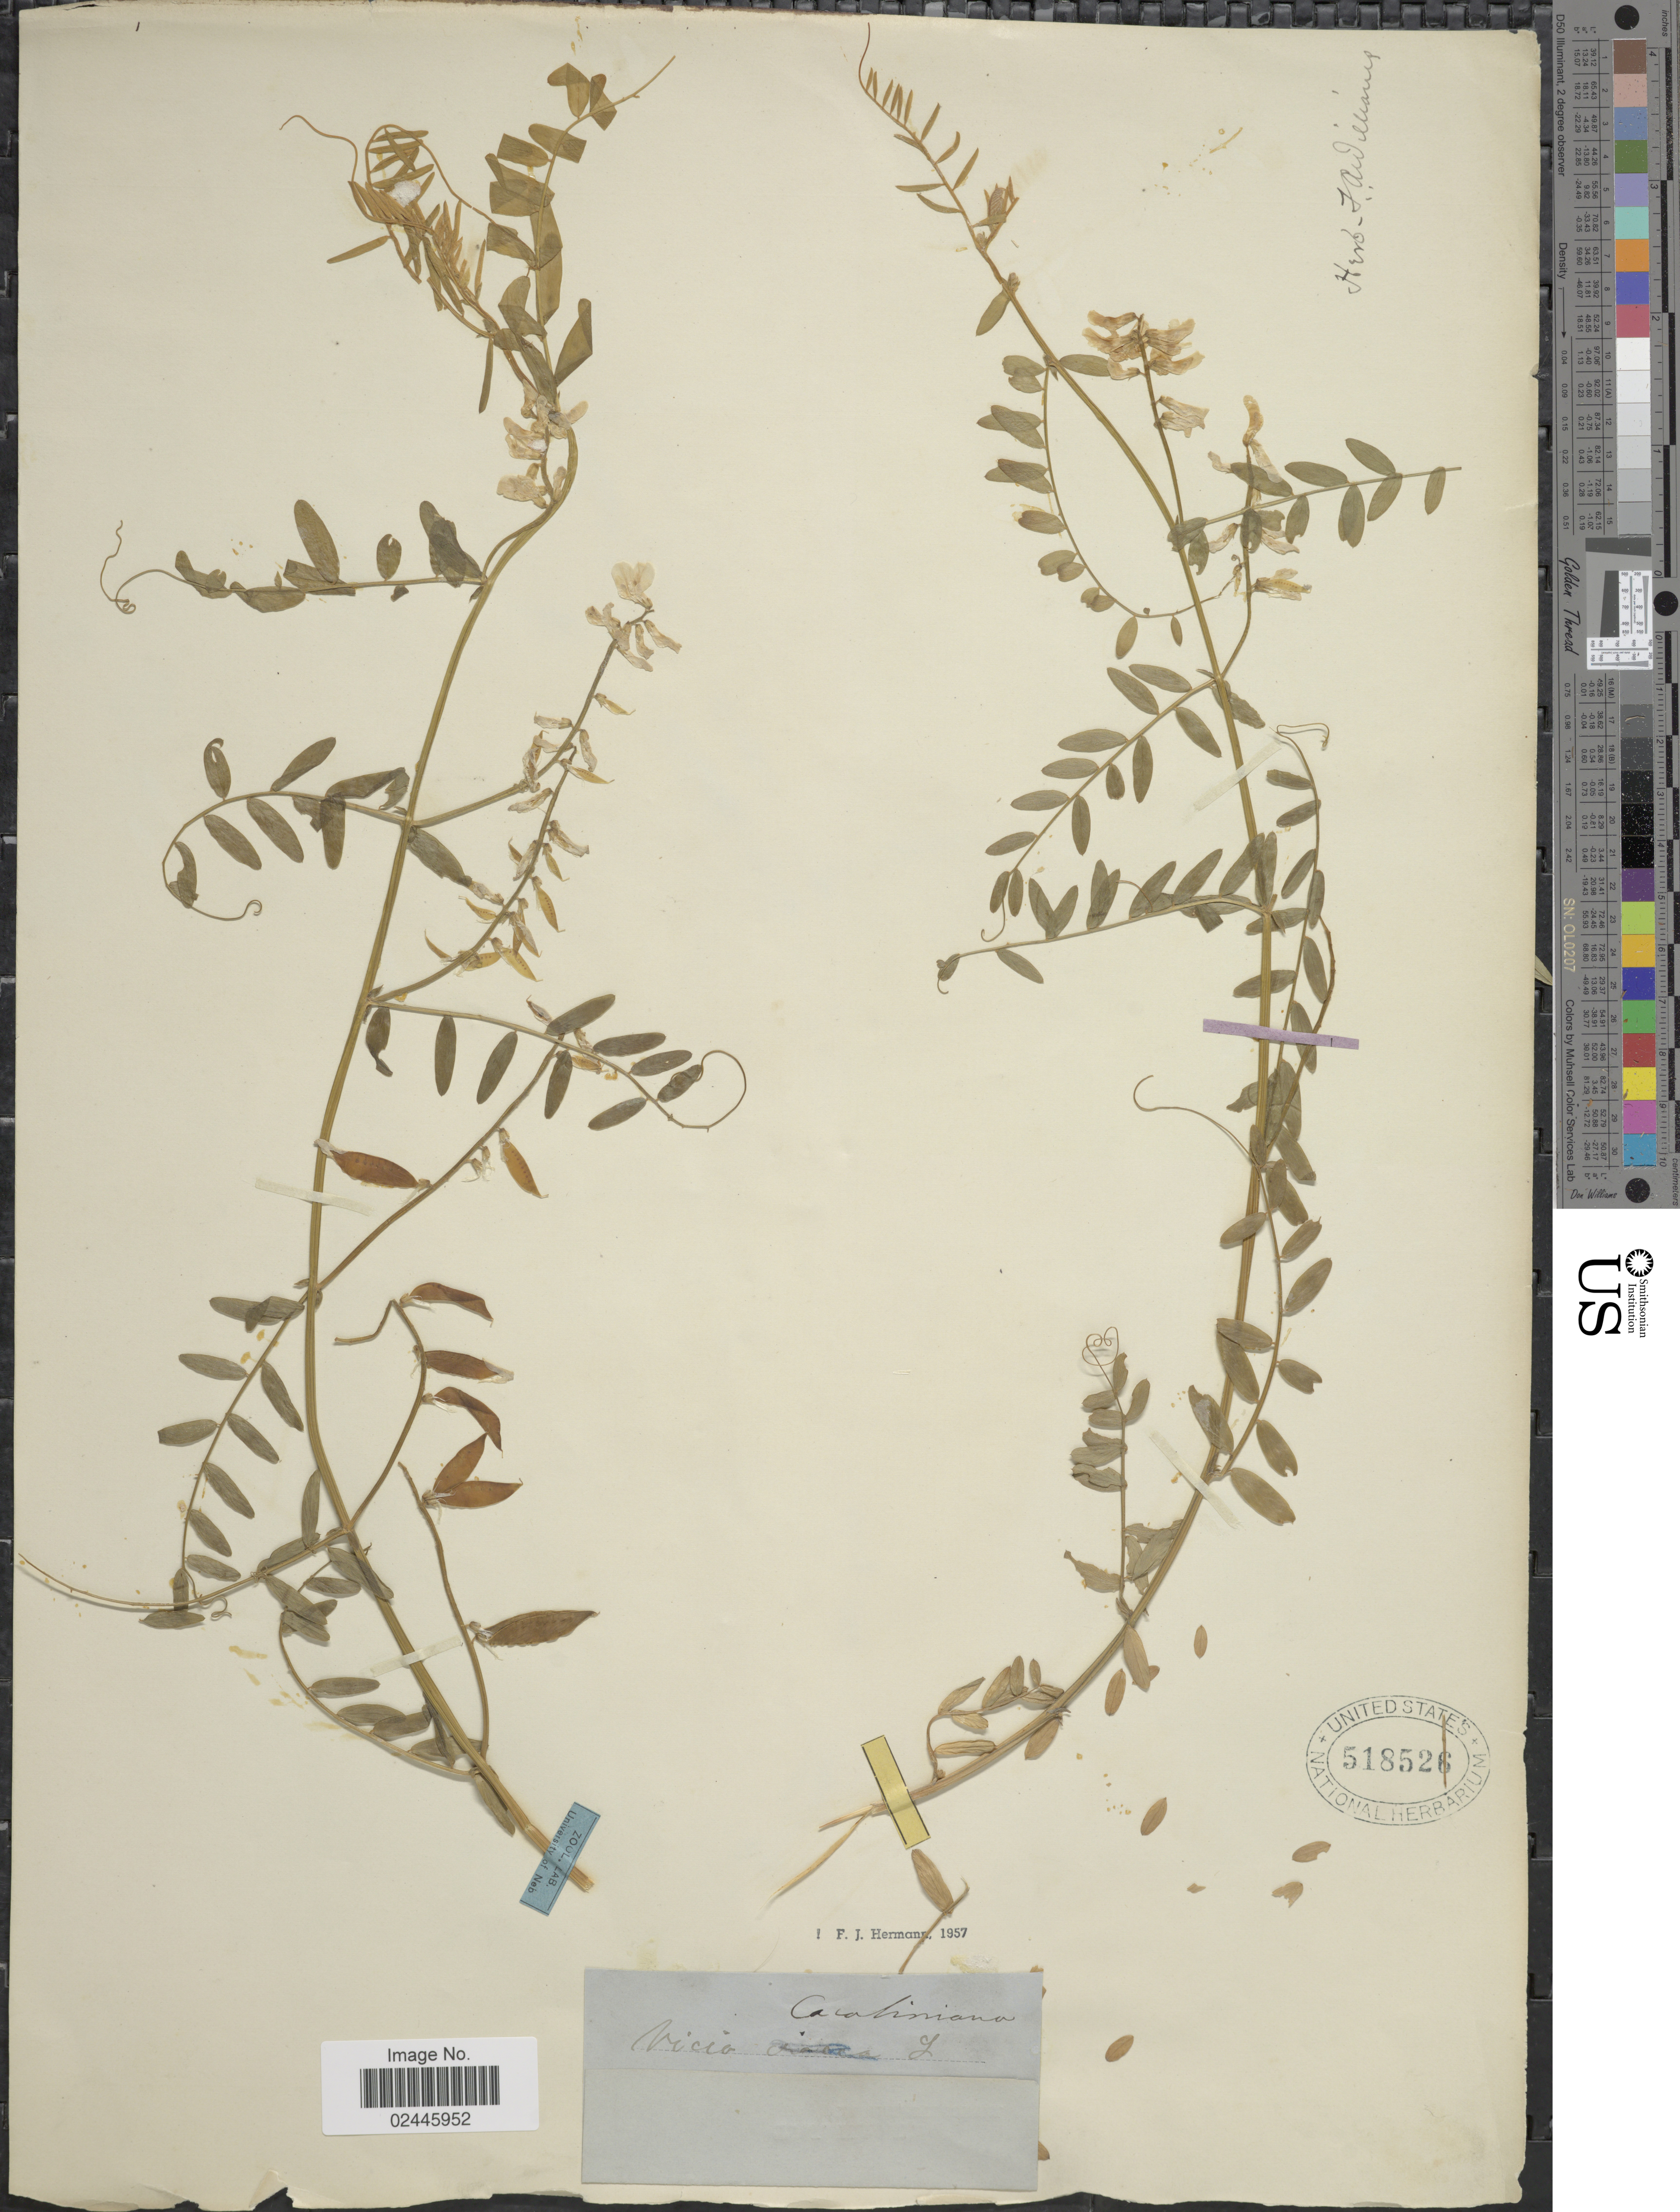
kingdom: Plantae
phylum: Tracheophyta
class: Magnoliopsida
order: Fabales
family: Fabaceae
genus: Vicia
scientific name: Vicia caroliniana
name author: Walter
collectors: ex herb. Thos. A. Williams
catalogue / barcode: US 518526